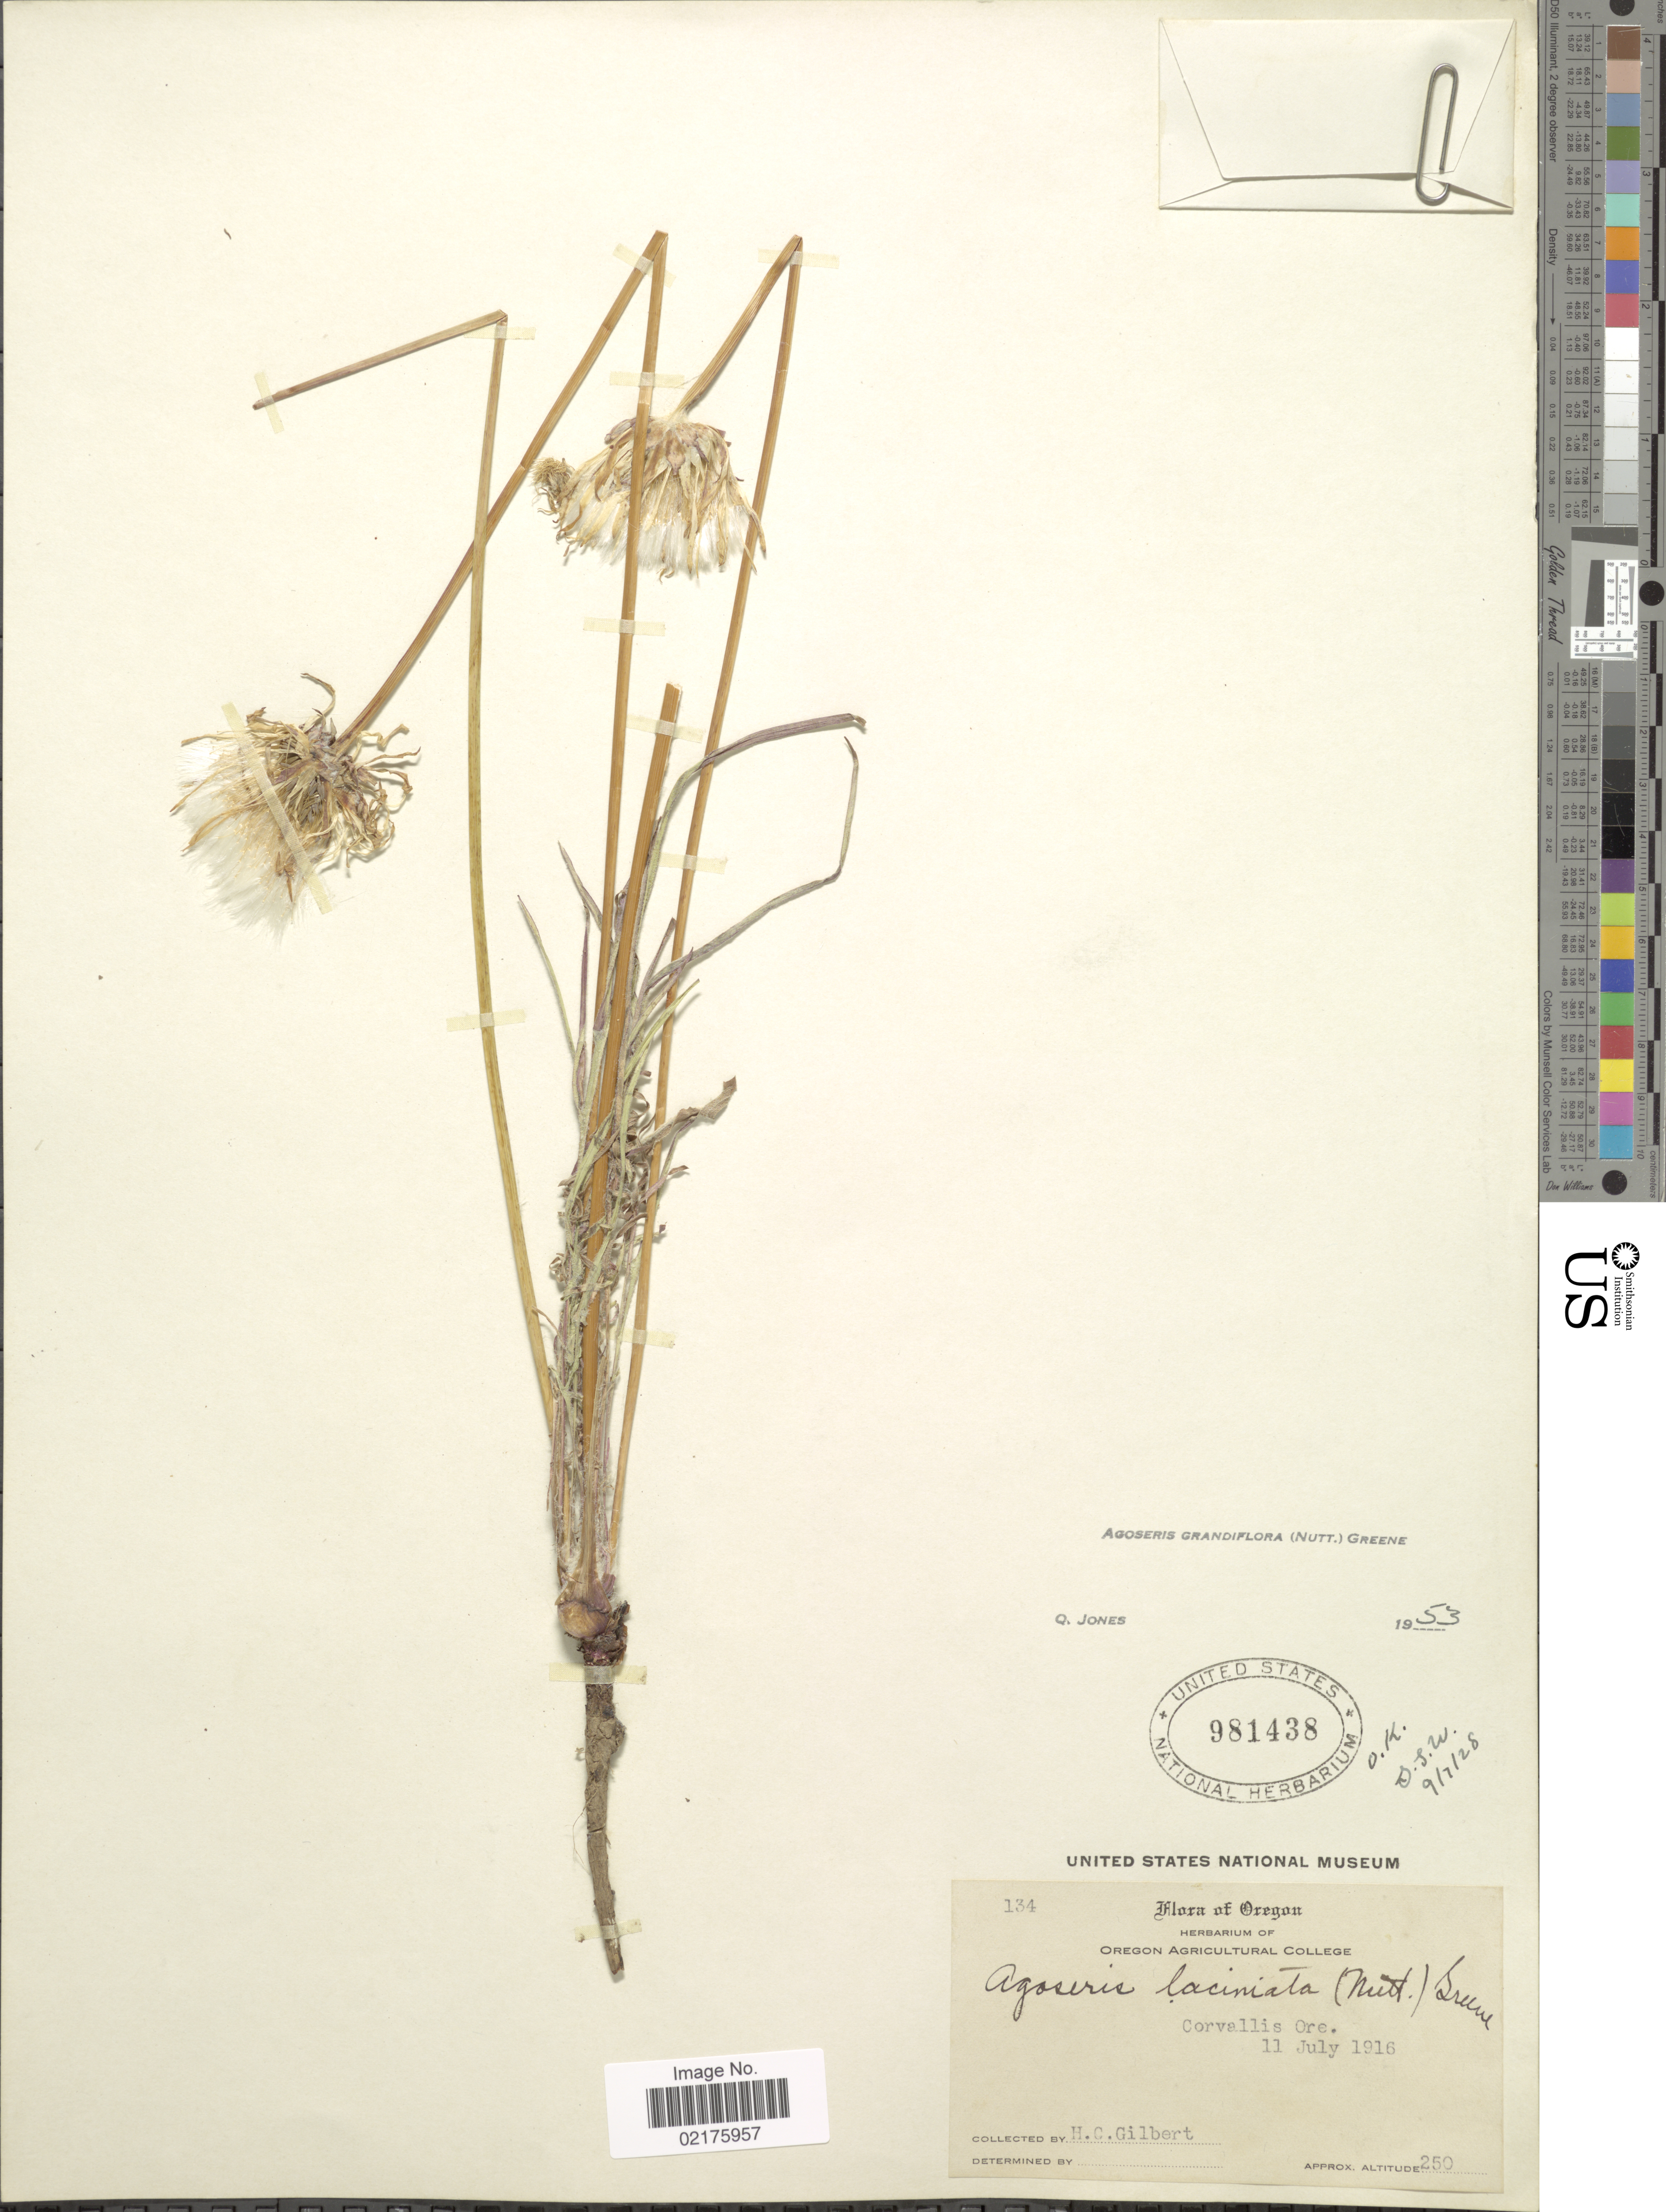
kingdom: Plantae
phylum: Tracheophyta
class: Magnoliopsida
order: Asterales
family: Asteraceae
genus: Agoseris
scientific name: Agoseris grandiflora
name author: (Nutt.) Greene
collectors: H. Gilbert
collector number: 134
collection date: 1916-07-11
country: United States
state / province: Oregon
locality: Corvallis Ore.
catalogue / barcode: US 981438